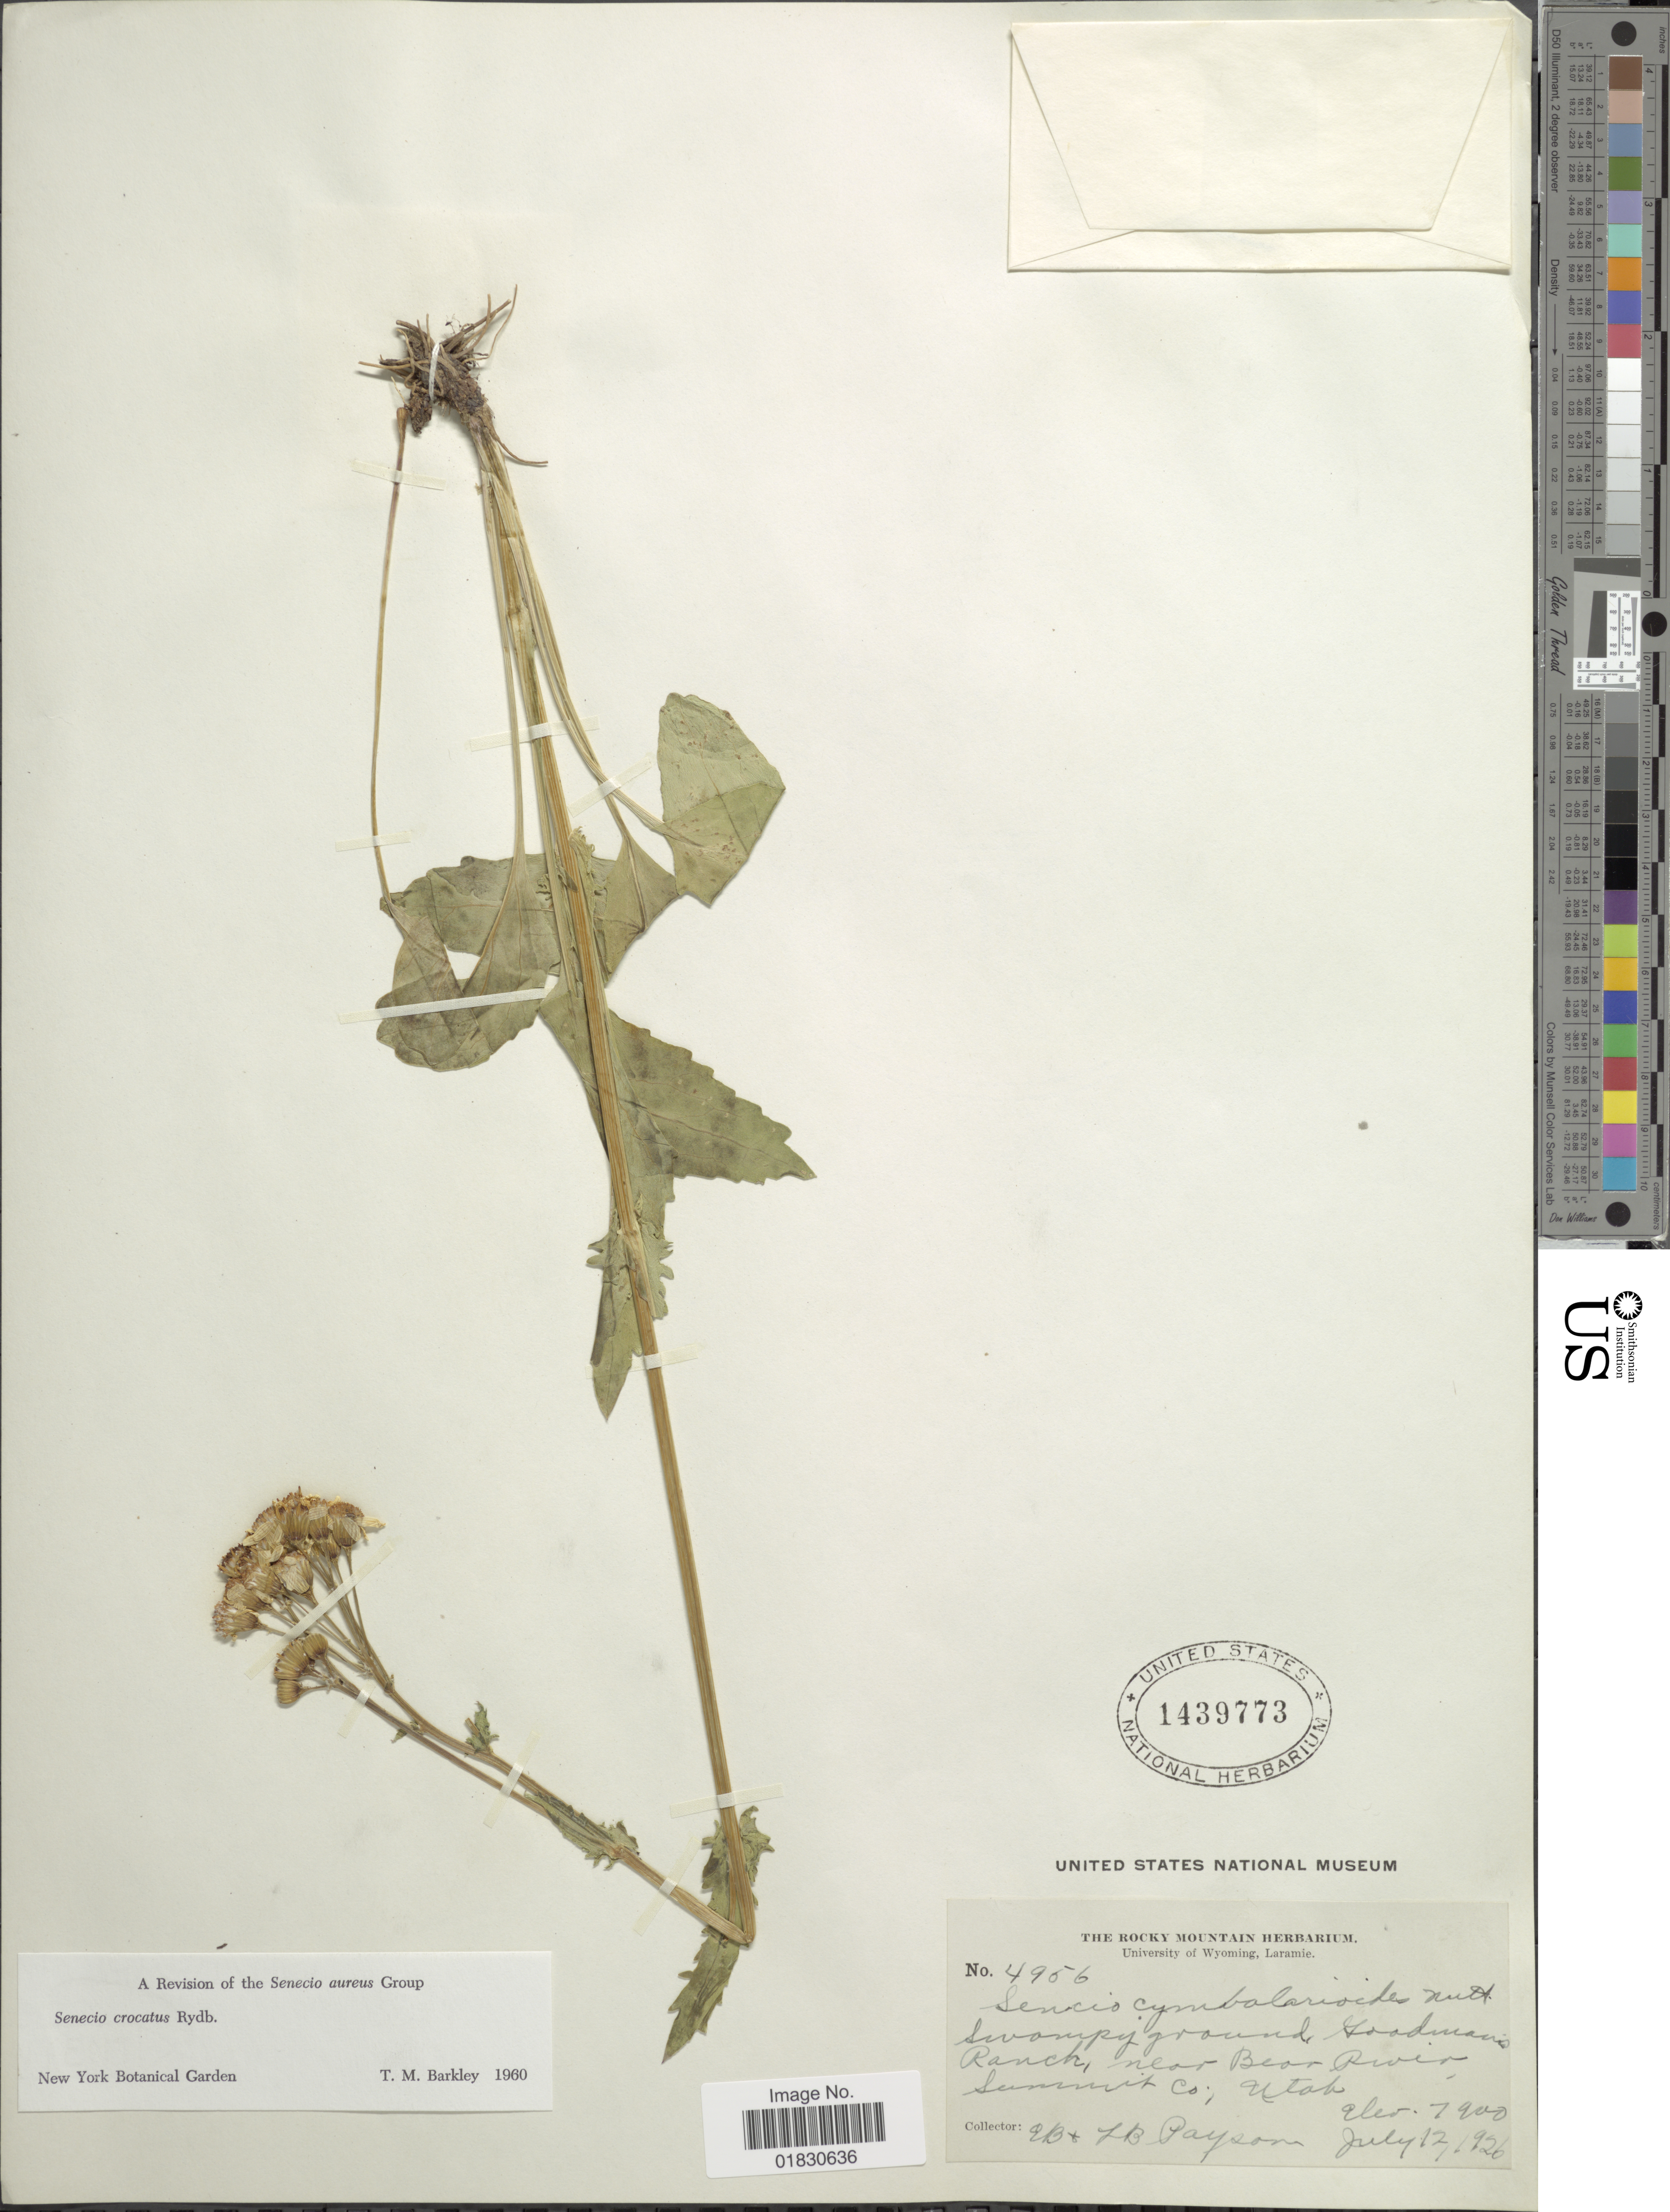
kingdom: Plantae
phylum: Tracheophyta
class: Magnoliopsida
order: Asterales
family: Asteraceae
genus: Packera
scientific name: Packera crocata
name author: (Rydb.) W.A. Weber & Á. Löve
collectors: L. Payson & L. Payson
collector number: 4956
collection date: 1926-07-12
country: United States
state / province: Utah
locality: Swampy ground, Goodman's Ranch, near Bear River, Summit Co., Utah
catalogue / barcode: US 1439773